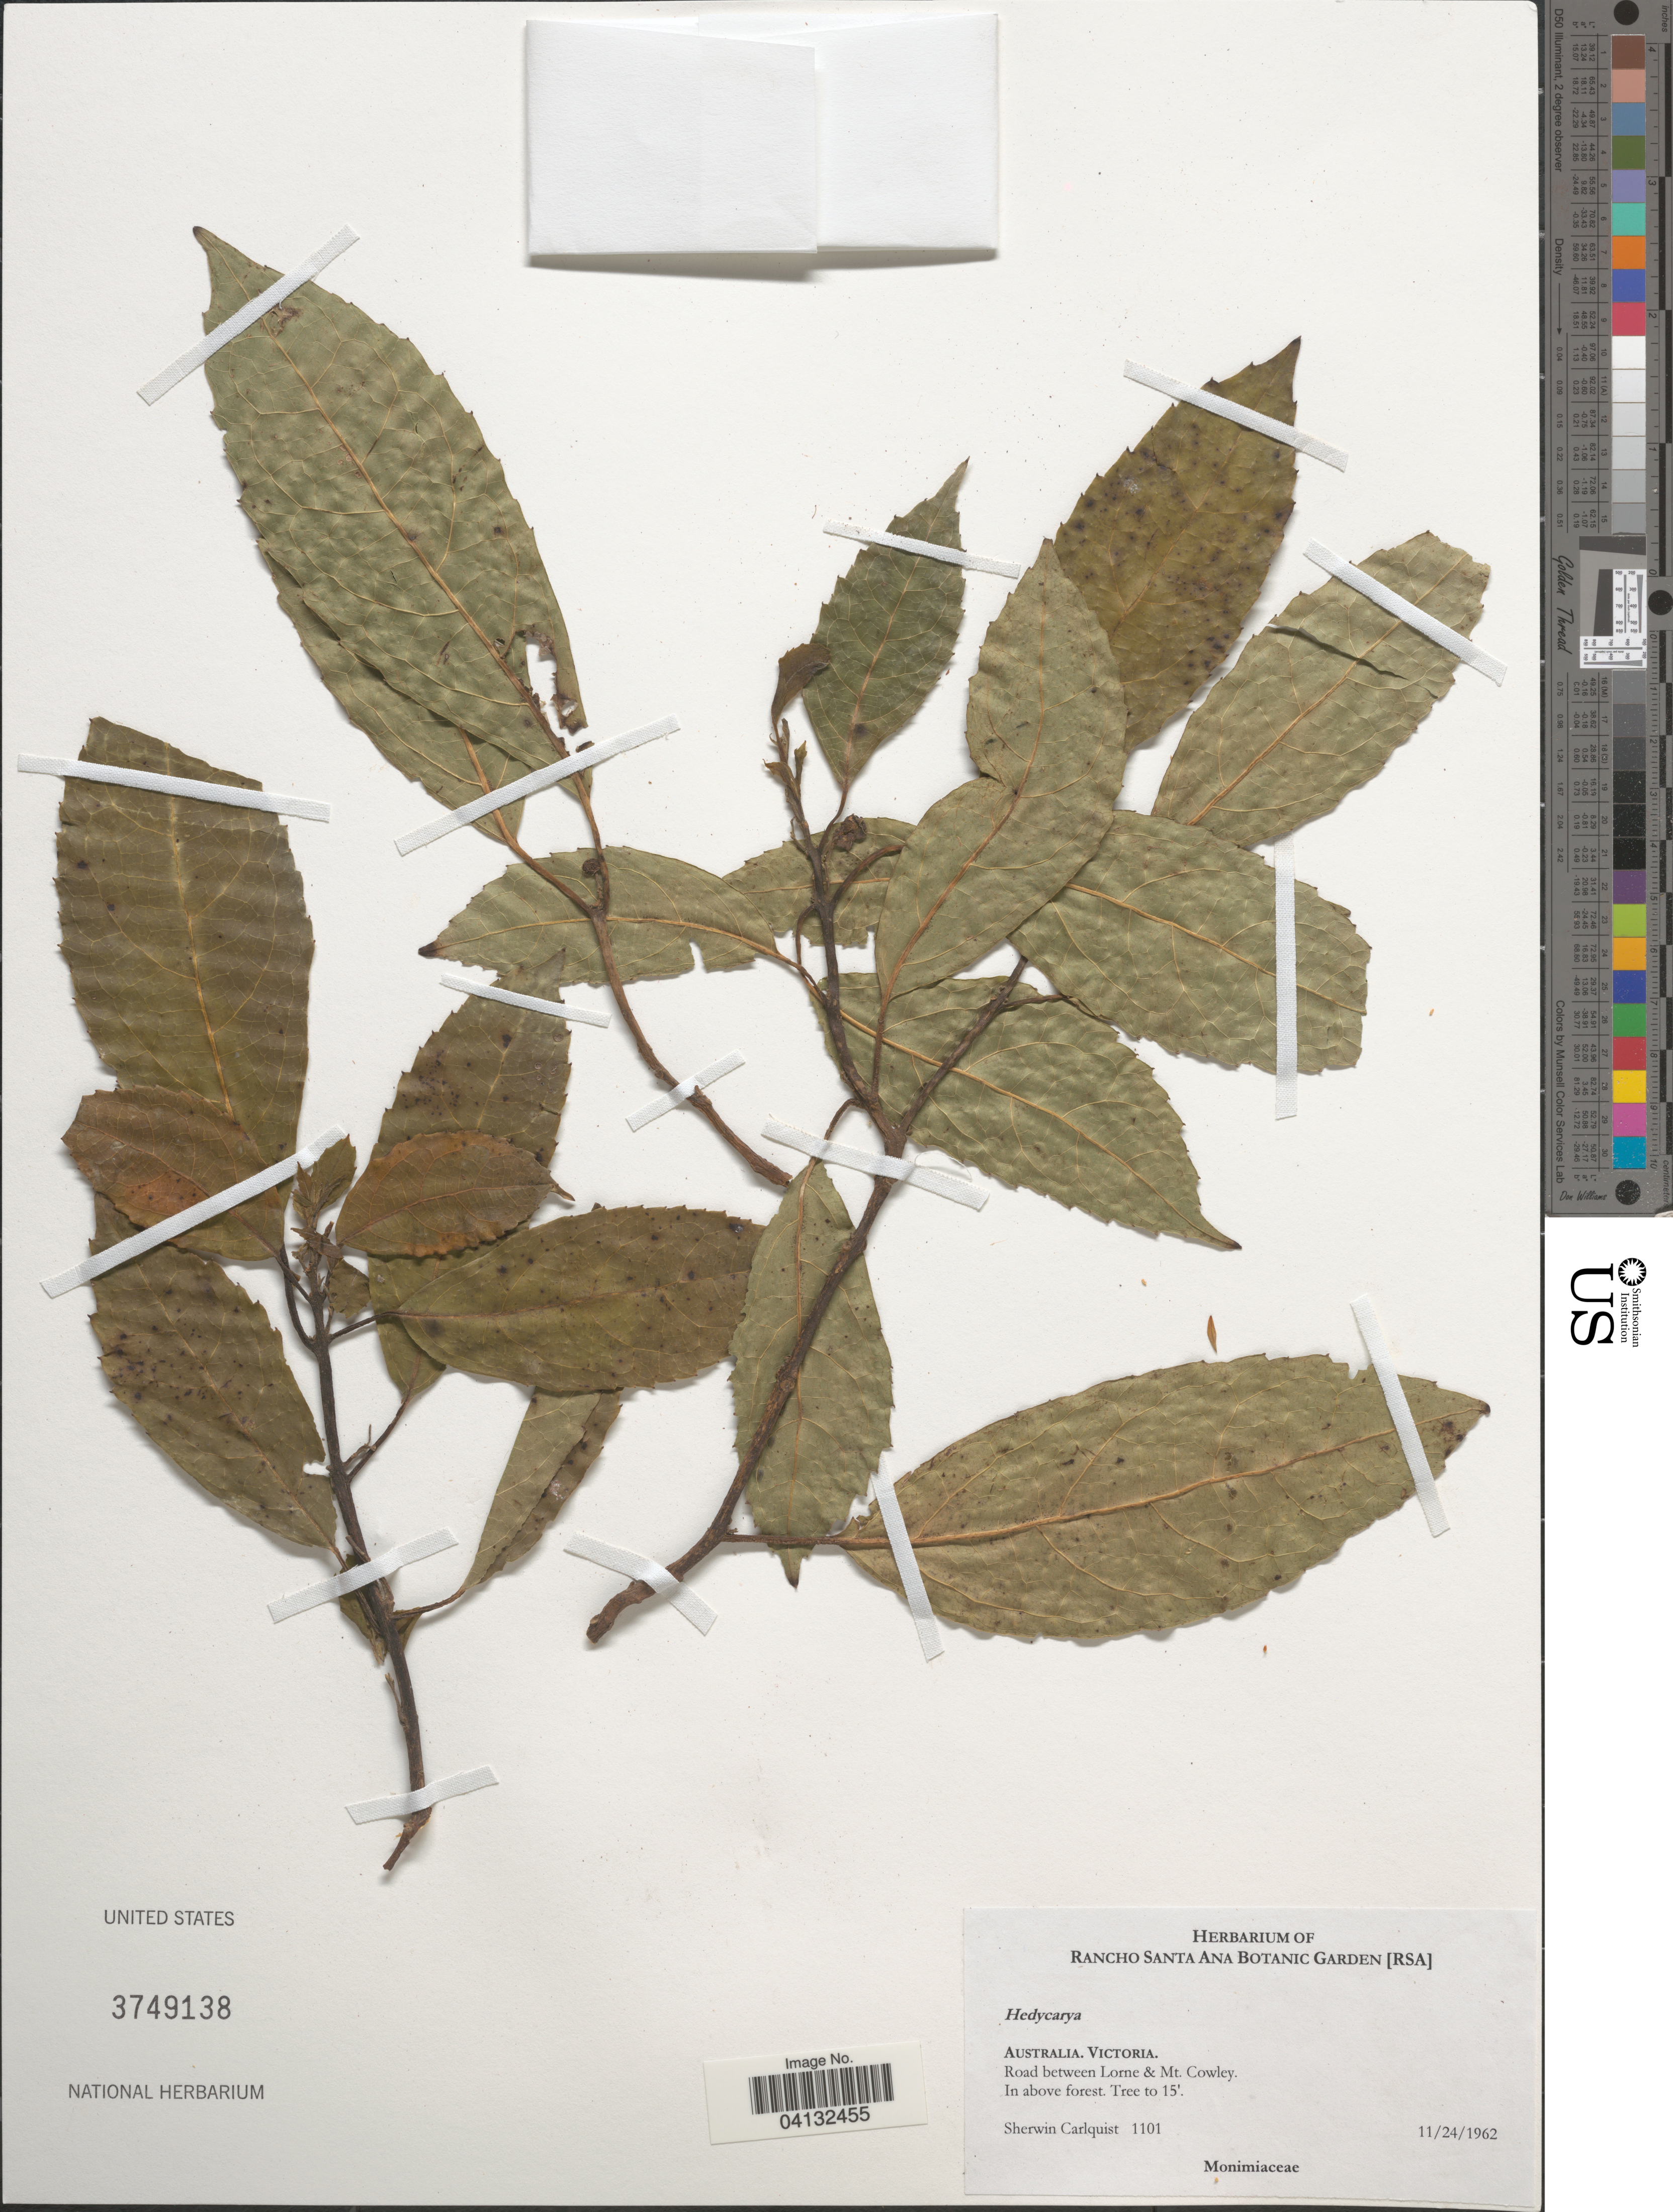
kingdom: Plantae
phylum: Tracheophyta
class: Magnoliopsida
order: Laurales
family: Monimiaceae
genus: Hedycarya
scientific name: Hedycarya sp.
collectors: S. Carlquist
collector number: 1101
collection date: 1962-11-24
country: Australia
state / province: Victoria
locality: Victoria. Road between Lorne & Mt. Cowley.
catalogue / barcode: US 3749138